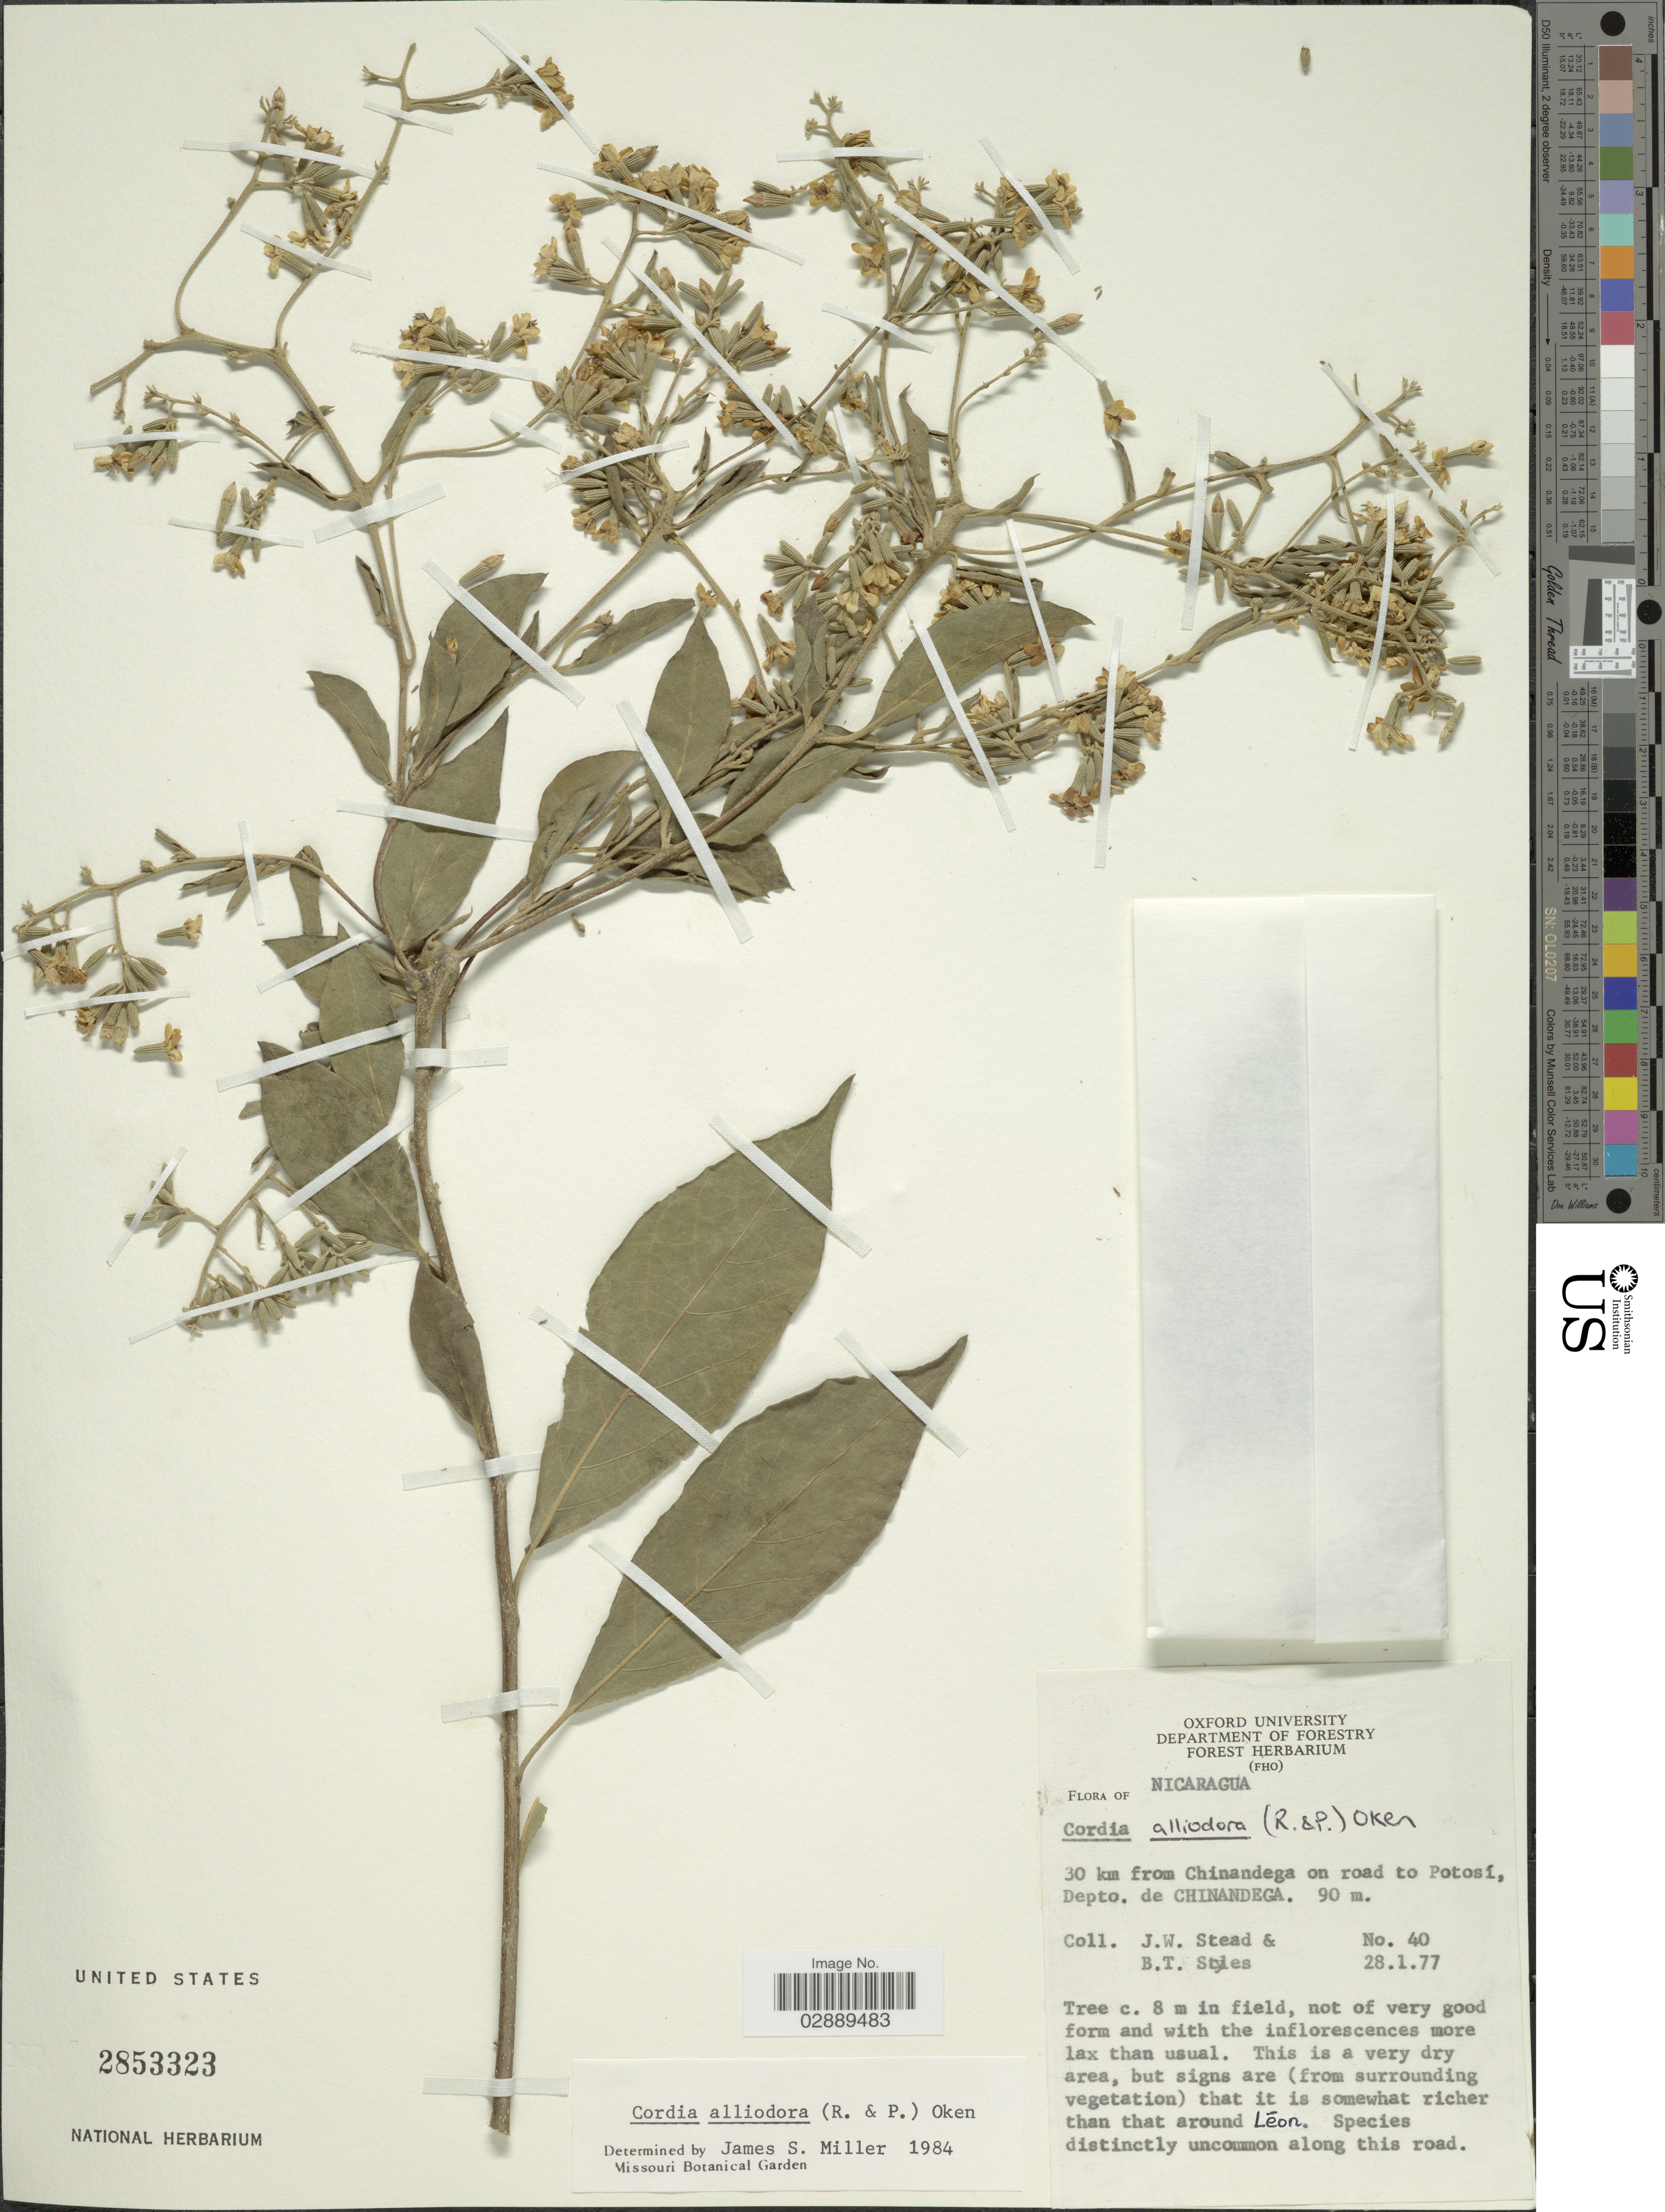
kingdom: Plantae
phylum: Tracheophyta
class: Magnoliopsida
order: Boraginales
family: Cordiaceae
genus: Cordia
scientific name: Cordia alliodora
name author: (Ruiz & Pav.) Oken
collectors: J. Stead & B. T. Styles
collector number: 40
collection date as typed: Transcribed d/m/y: 28/1/77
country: Nicaragua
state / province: Chinandega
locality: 30 km from Chinandega on road to Potosí, Depto. de Chinandega.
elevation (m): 90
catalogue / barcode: US 2853323